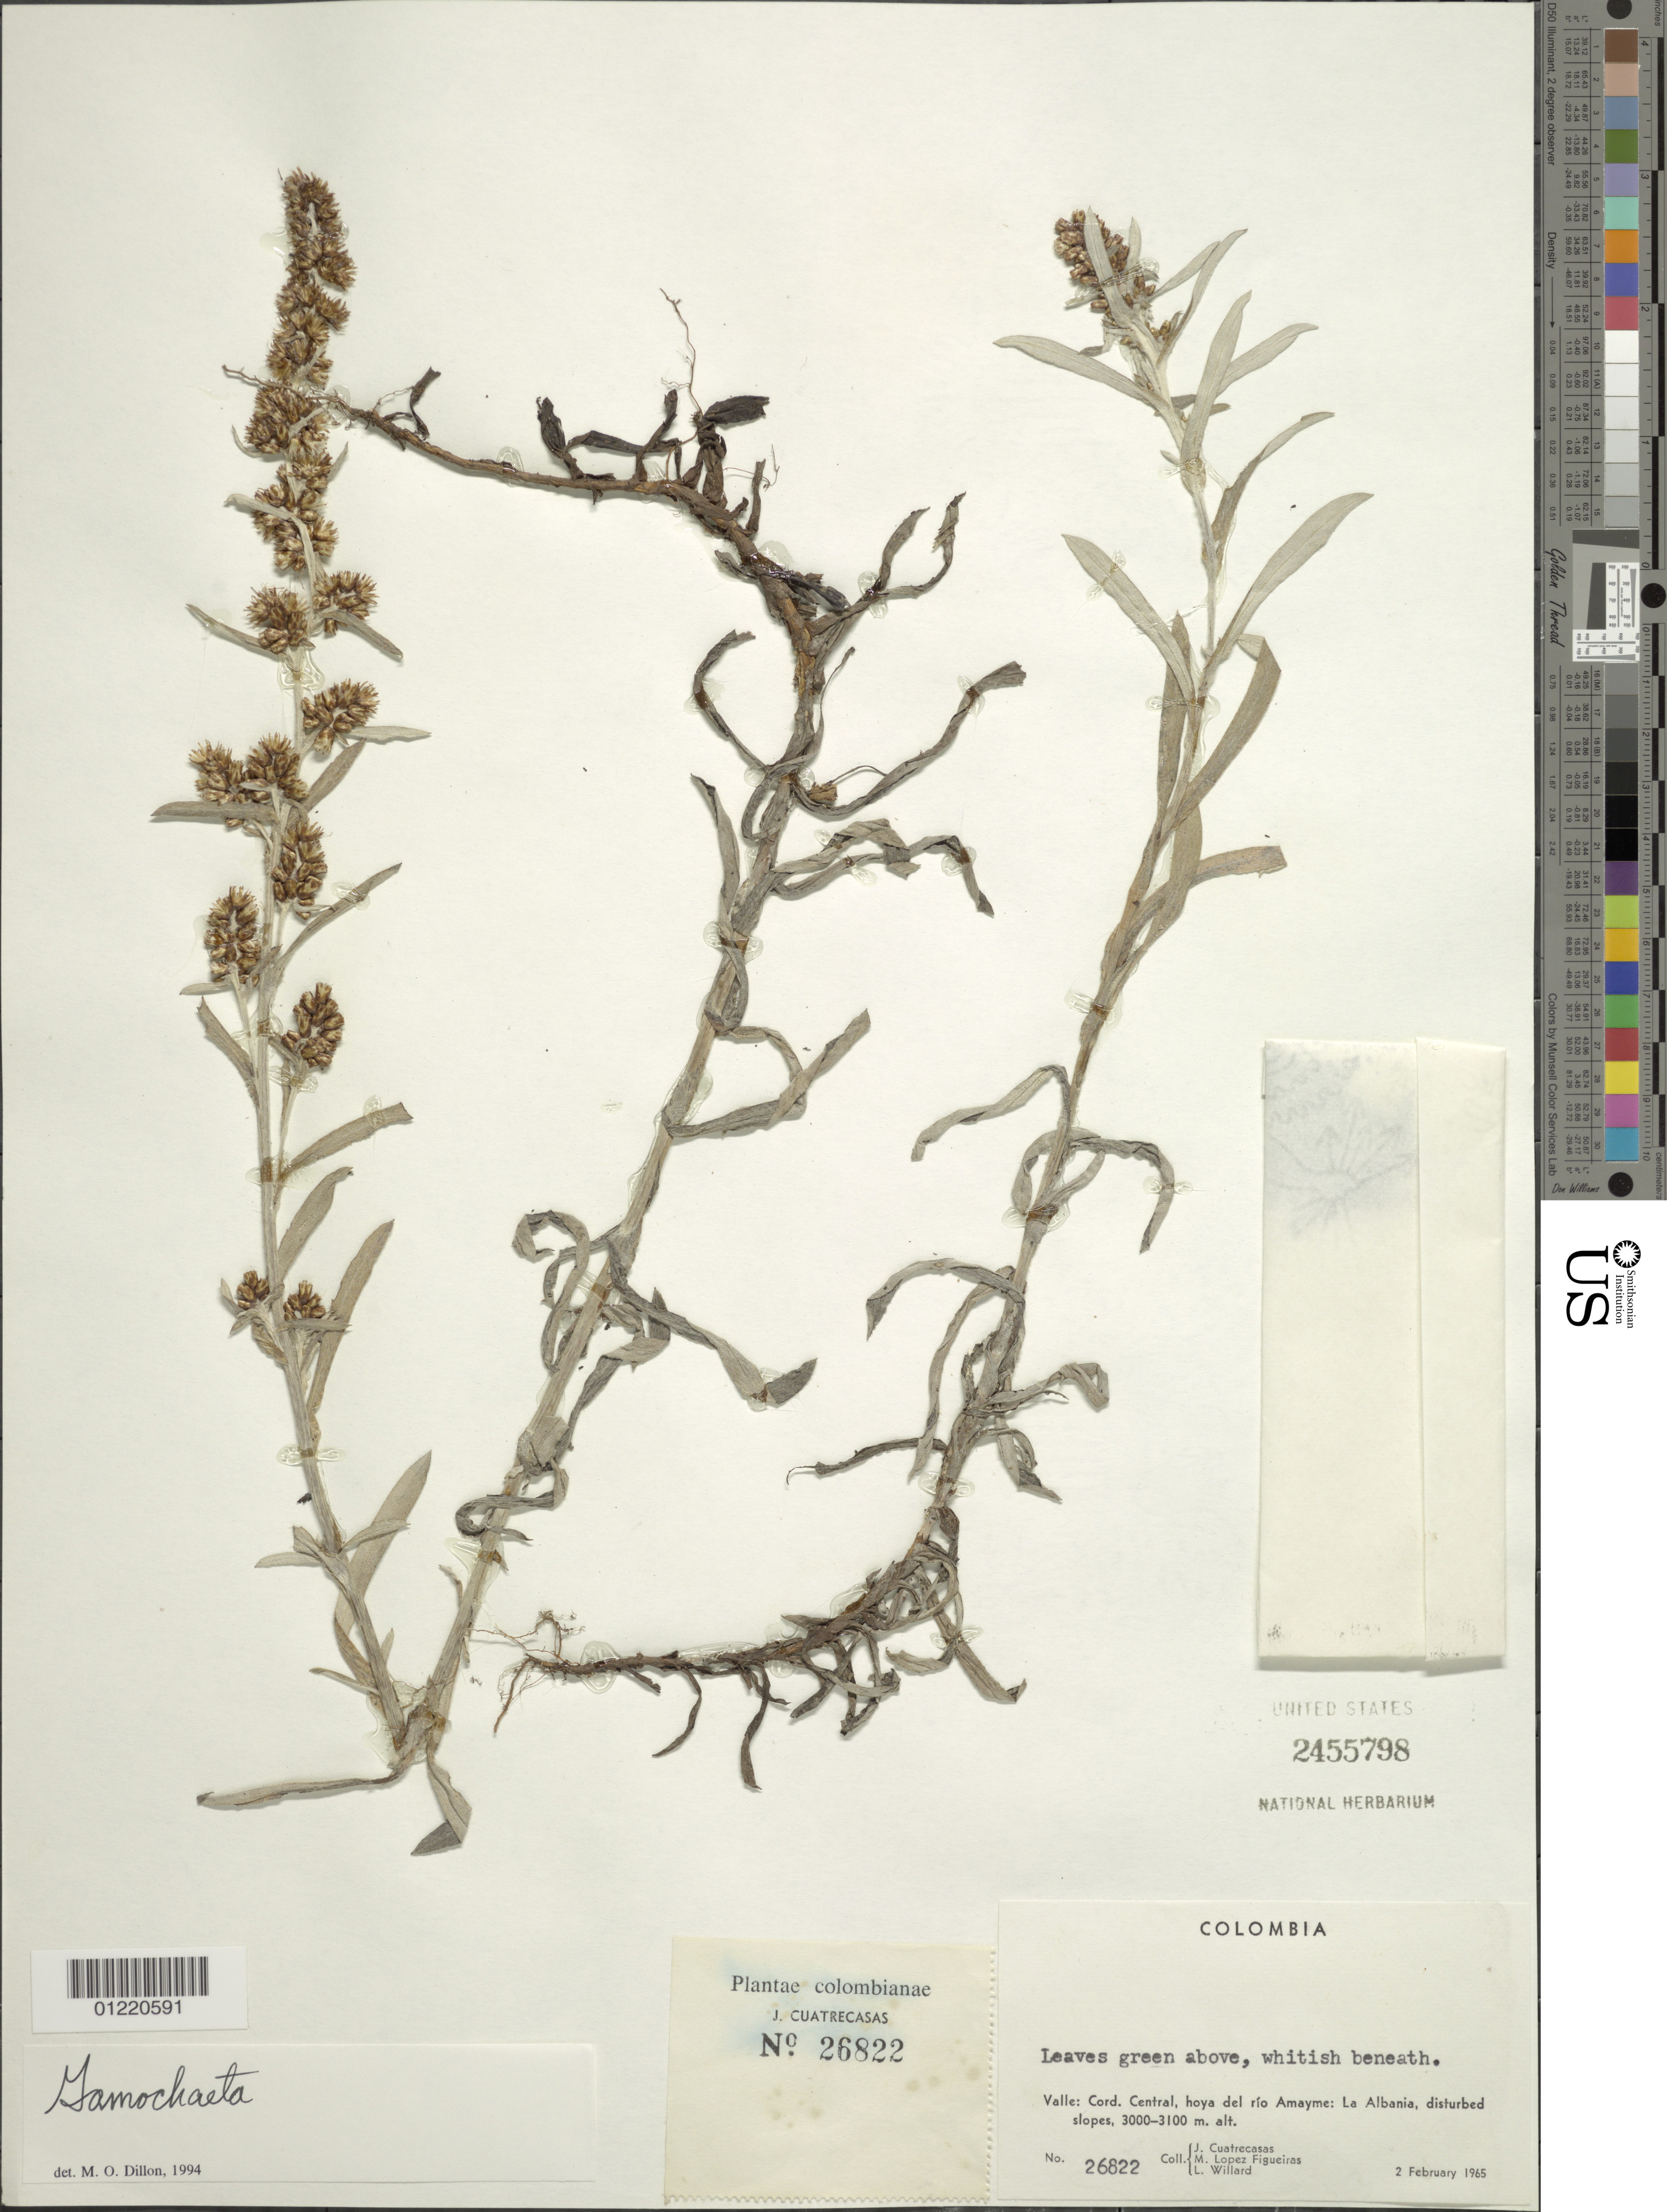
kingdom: Plantae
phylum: Tracheophyta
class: Magnoliopsida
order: Asterales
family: Asteraceae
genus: Gamochaeta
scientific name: Gamochaeta sp.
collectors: J. Cuatrecasas, M. López Figueiras & L. Willard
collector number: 26822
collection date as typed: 2 February 1965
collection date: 1965-02-02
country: Colombia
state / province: Valle del Cauca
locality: Cordillera Central, hoya del rio Amayme: La Albania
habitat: distrubed slopes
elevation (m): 3000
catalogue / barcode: US 2455798